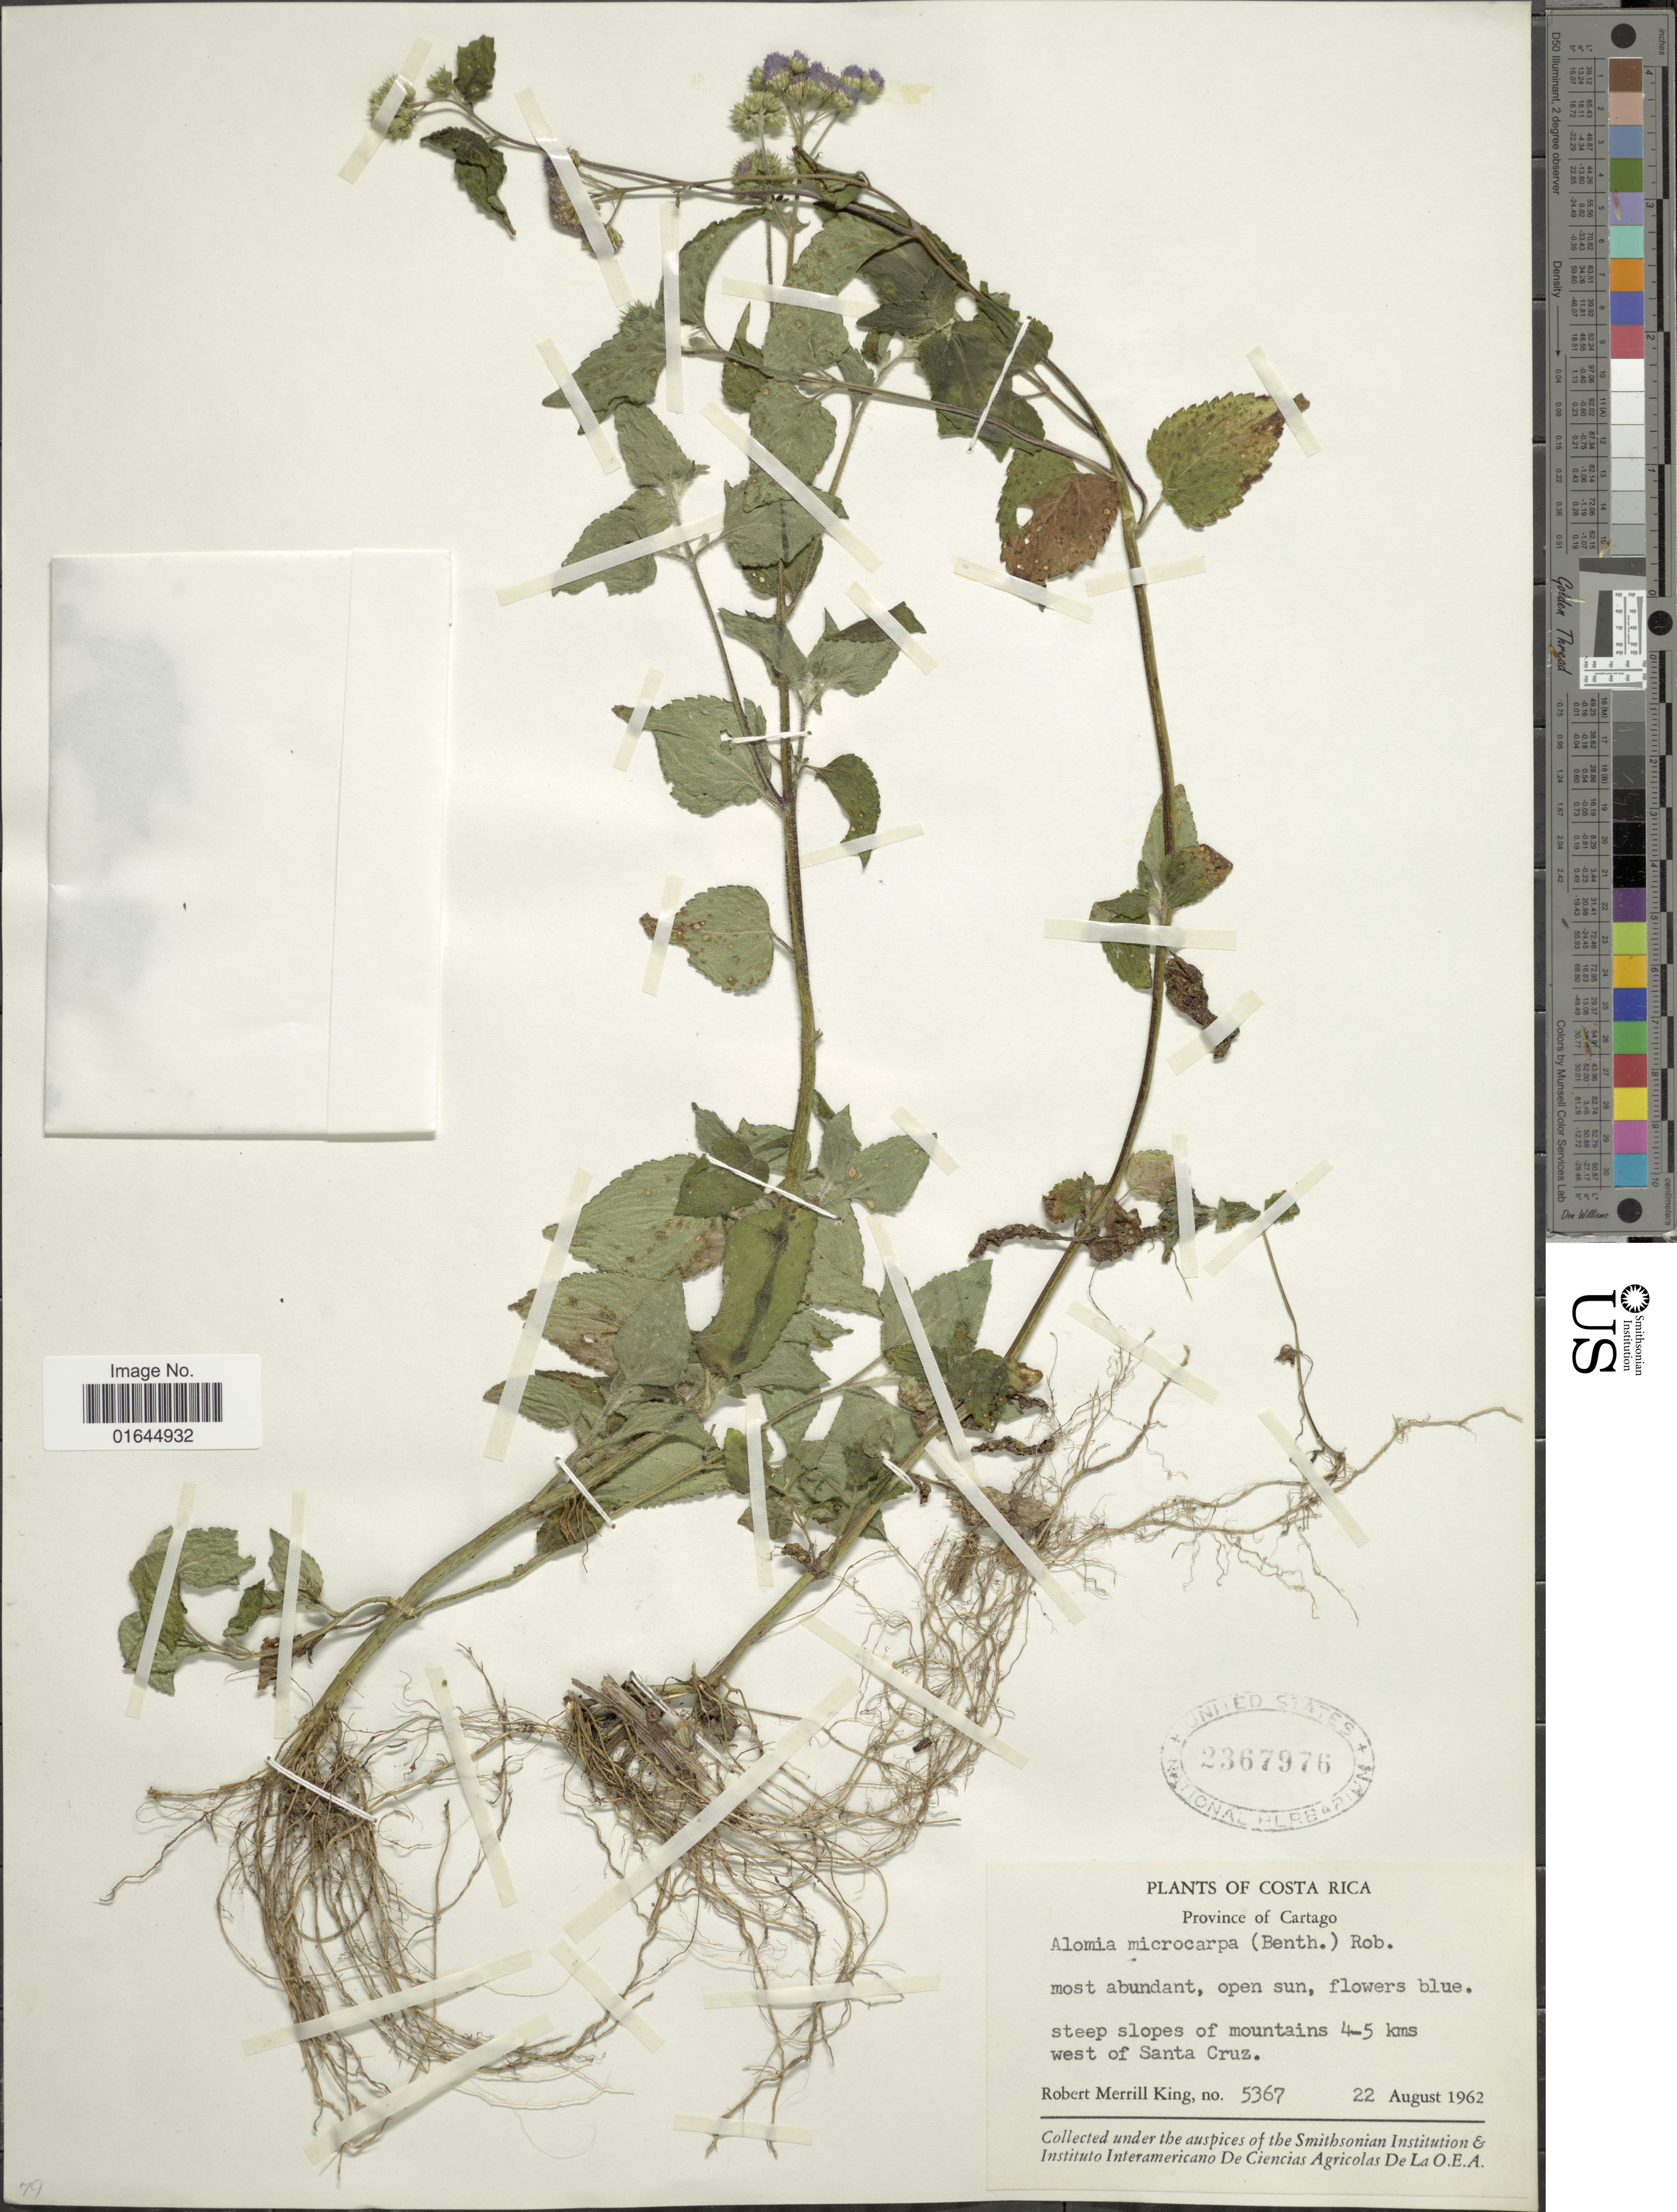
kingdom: Plantae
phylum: Tracheophyta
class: Magnoliopsida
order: Asterales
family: Asteraceae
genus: Ageratum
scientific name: Ageratum microcarpum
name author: (Benth. ex Oerst.) Hemsl.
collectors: R. M. King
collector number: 5367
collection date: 1962-08-22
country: Costa Rica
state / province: Cartago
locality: Steep slopes of mountains 4-5 kms west of Santa Cruz.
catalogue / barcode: US 2367976